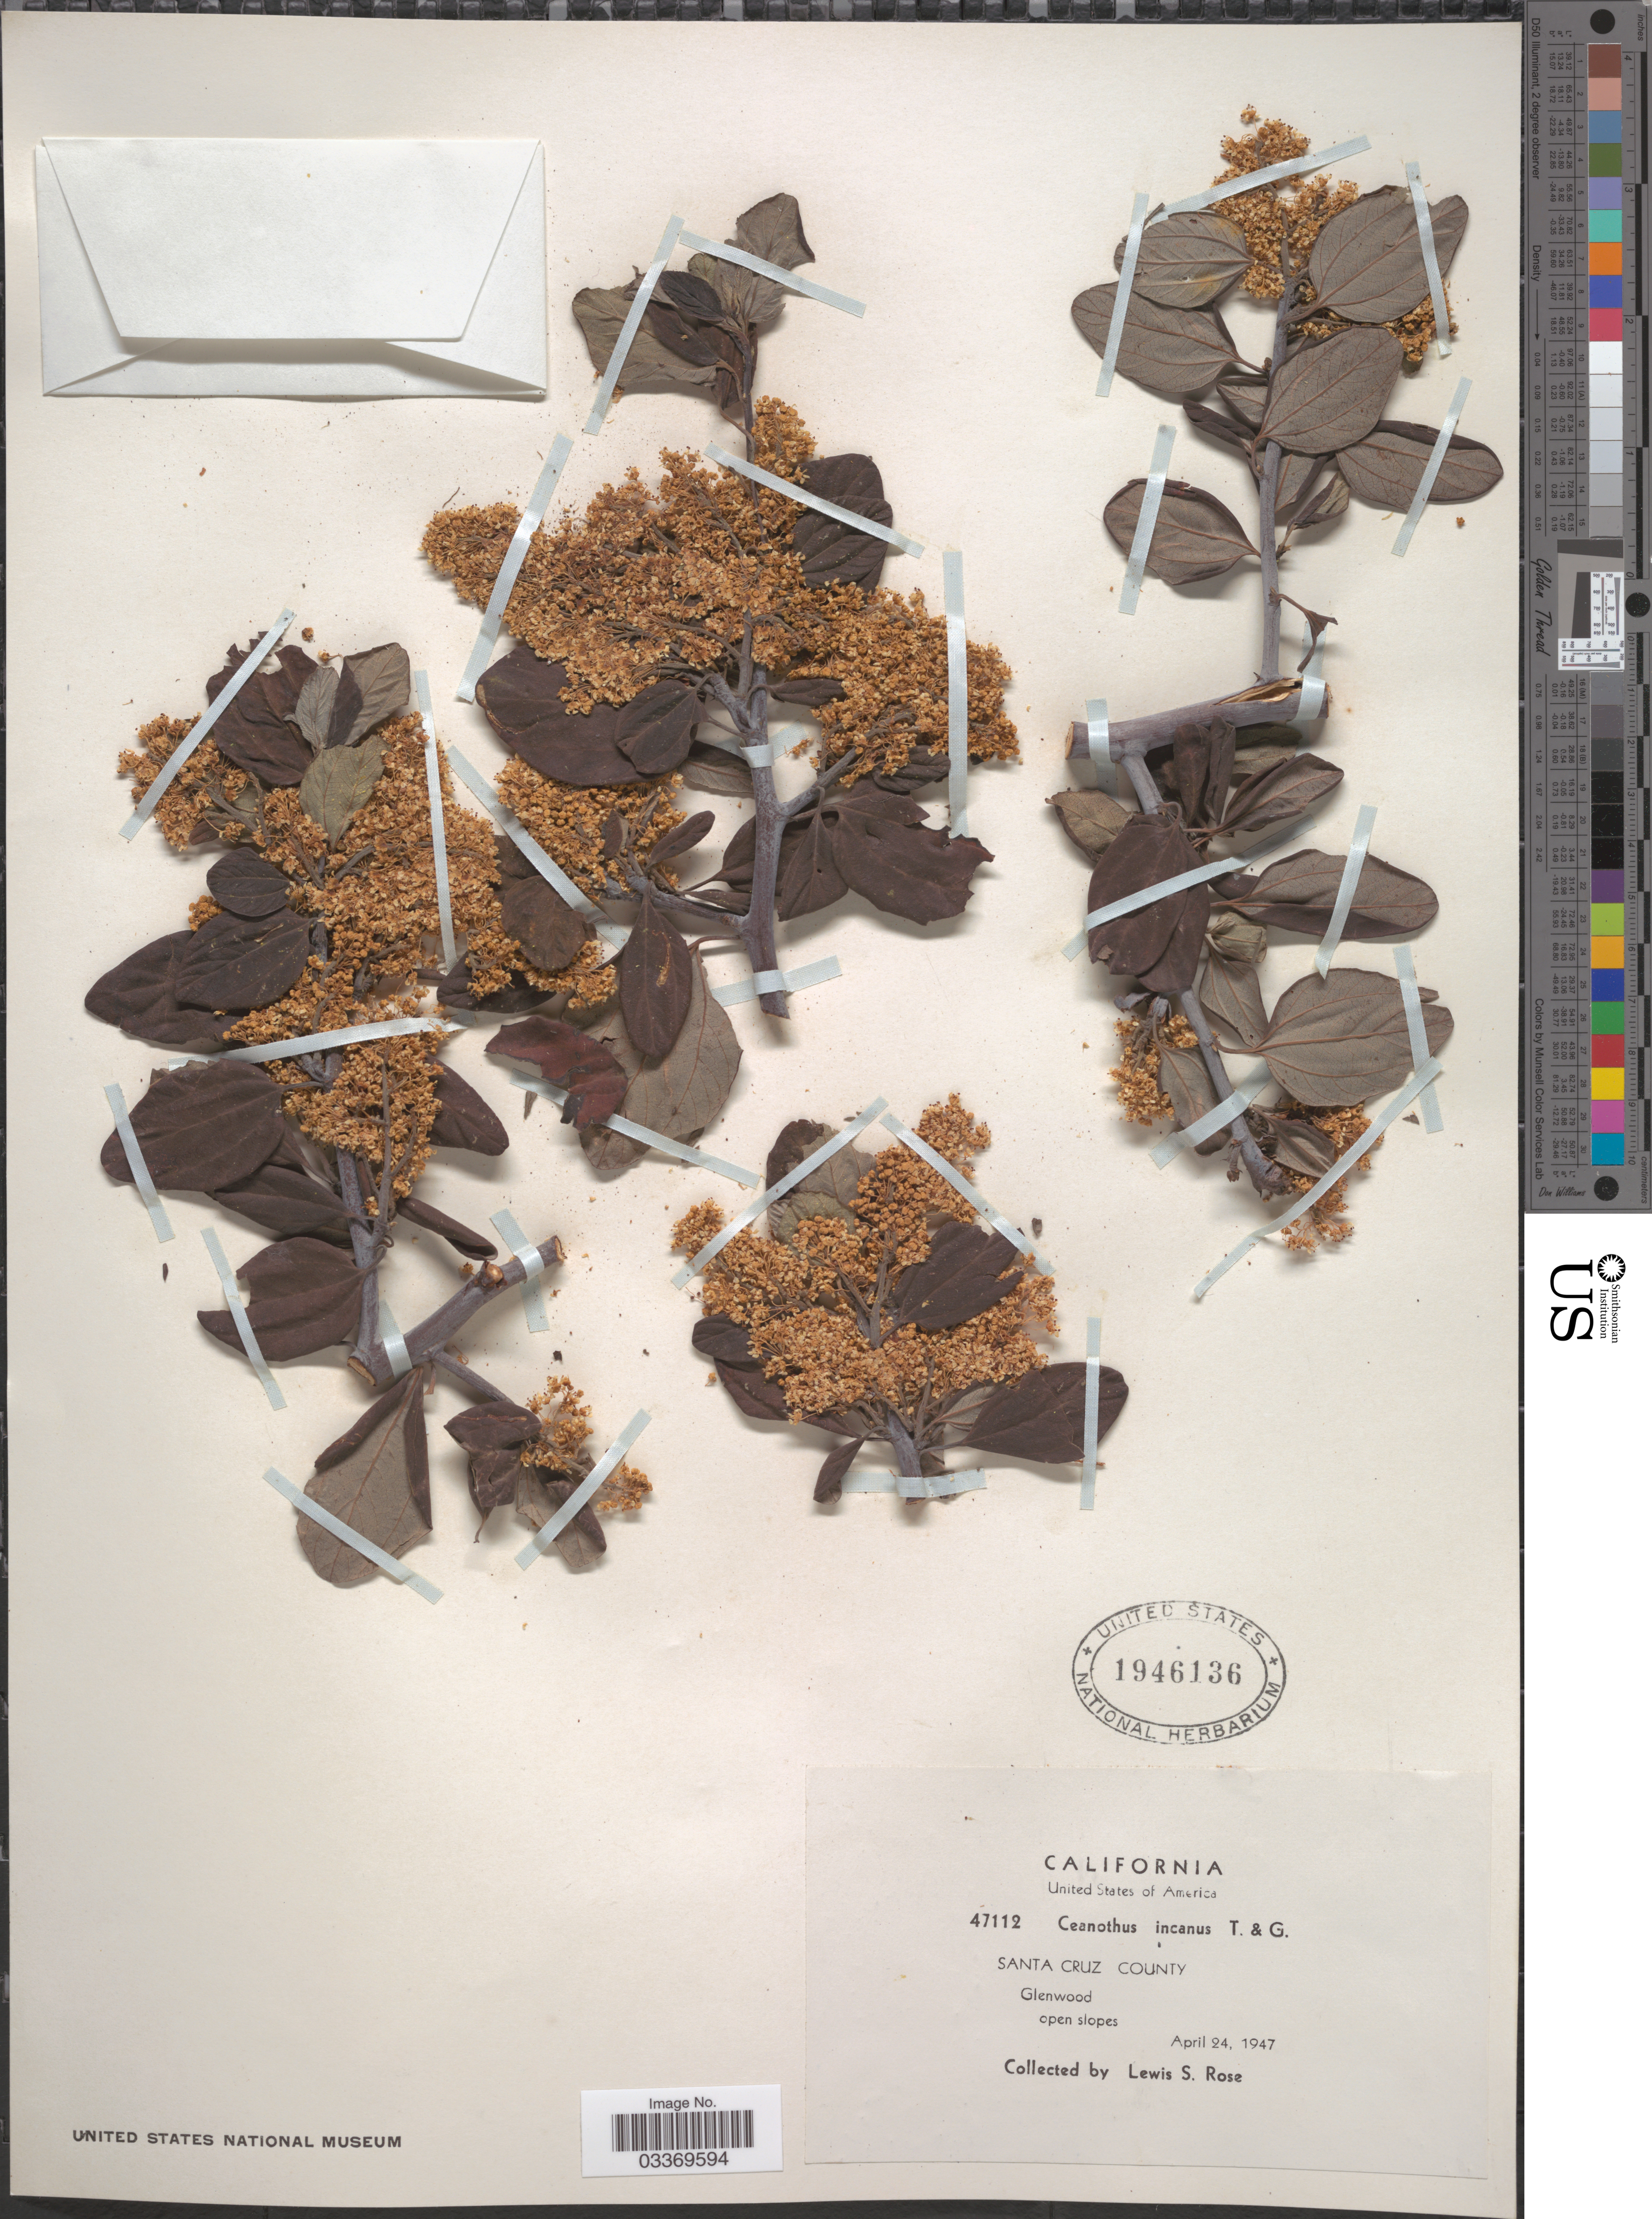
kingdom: Plantae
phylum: Tracheophyta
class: Magnoliopsida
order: Rosales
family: Rhamnaceae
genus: Ceanothus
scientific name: Ceanothus incanus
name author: Torr. & A. Gray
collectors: L. S. Rose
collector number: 47112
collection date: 1947-04-24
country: United States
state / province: California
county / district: Santa Cruz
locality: Santa Cruz County. Glenwood.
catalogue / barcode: US 1946136